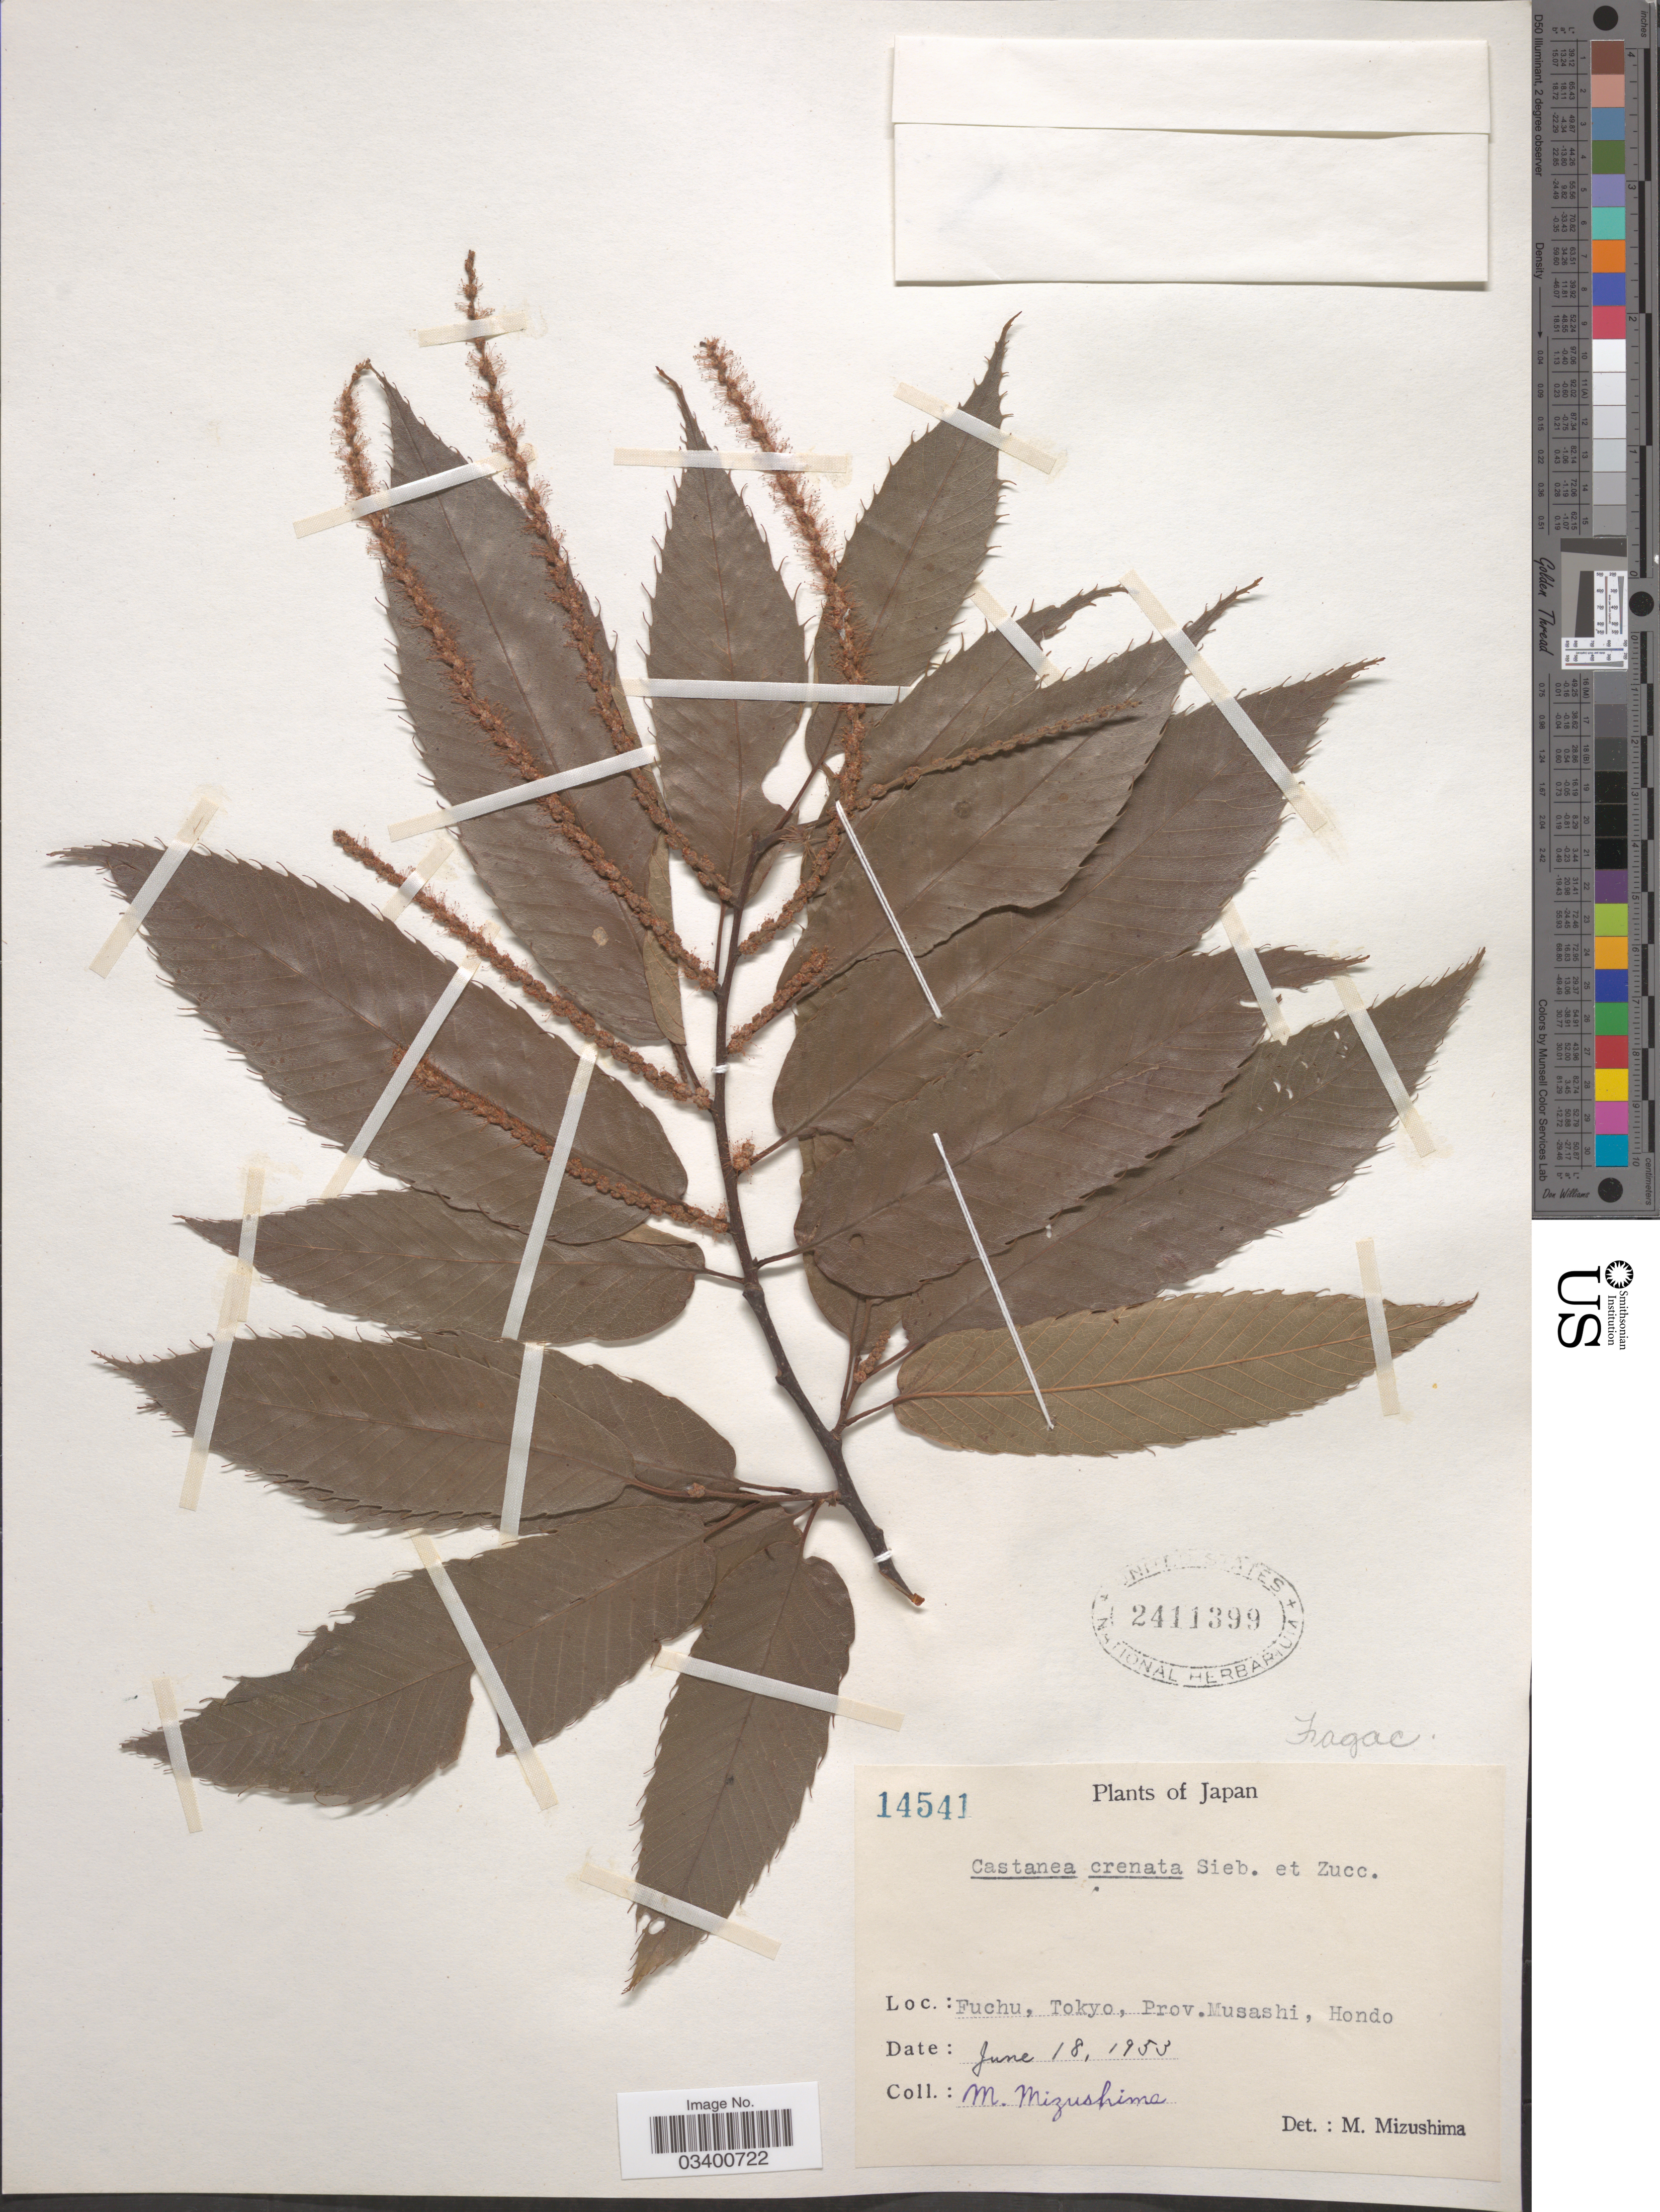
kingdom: Plantae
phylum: Tracheophyta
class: Magnoliopsida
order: Fagales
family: Fagaceae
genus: Castanea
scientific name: Castanea crenata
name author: Siebold & Zucc.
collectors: M. Mizushima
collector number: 14541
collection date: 1953-06-18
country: Japan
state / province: Tokyo, Federal City of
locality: Fuchu, Prov. Musashi, Hondo.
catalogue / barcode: US 2411399